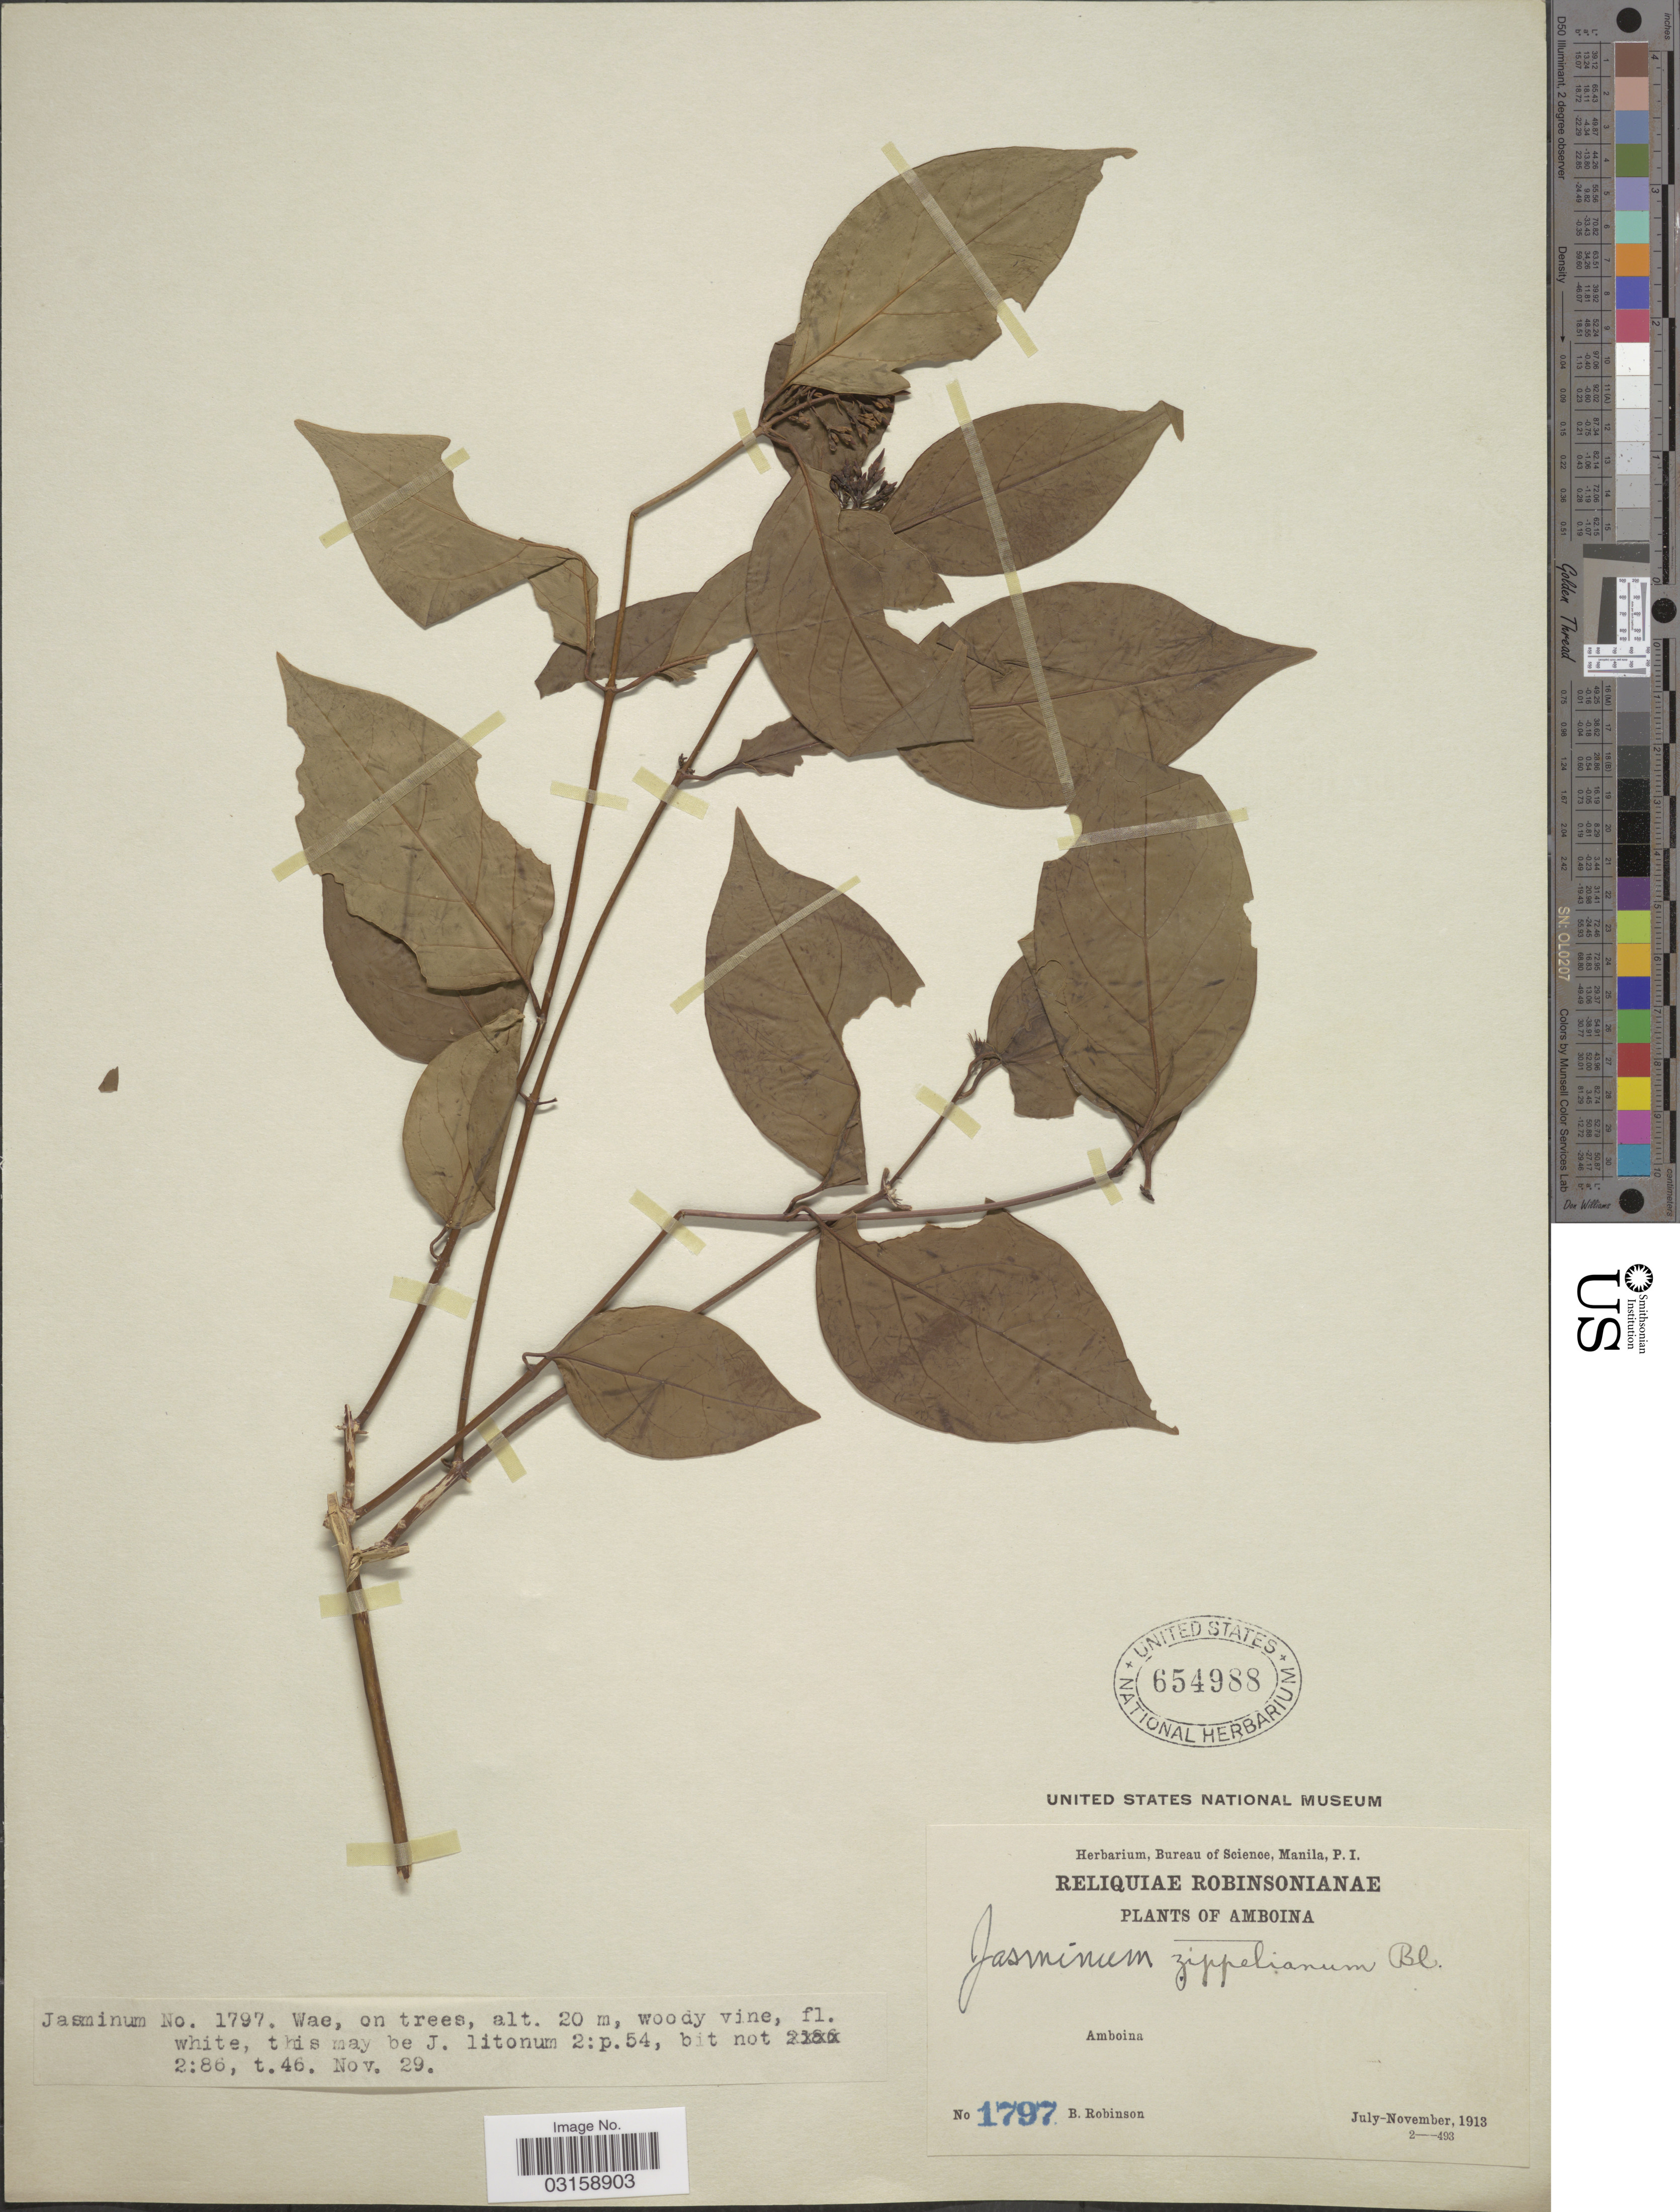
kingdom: Plantae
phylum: Tracheophyta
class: Magnoliopsida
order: Lamiales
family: Oleaceae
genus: Jasminum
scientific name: Jasminum zippelianum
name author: Blume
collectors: B. Robinson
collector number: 1797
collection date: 1913-11-29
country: Indonesia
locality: Amboina. Wae.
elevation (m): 20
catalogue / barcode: US 654988